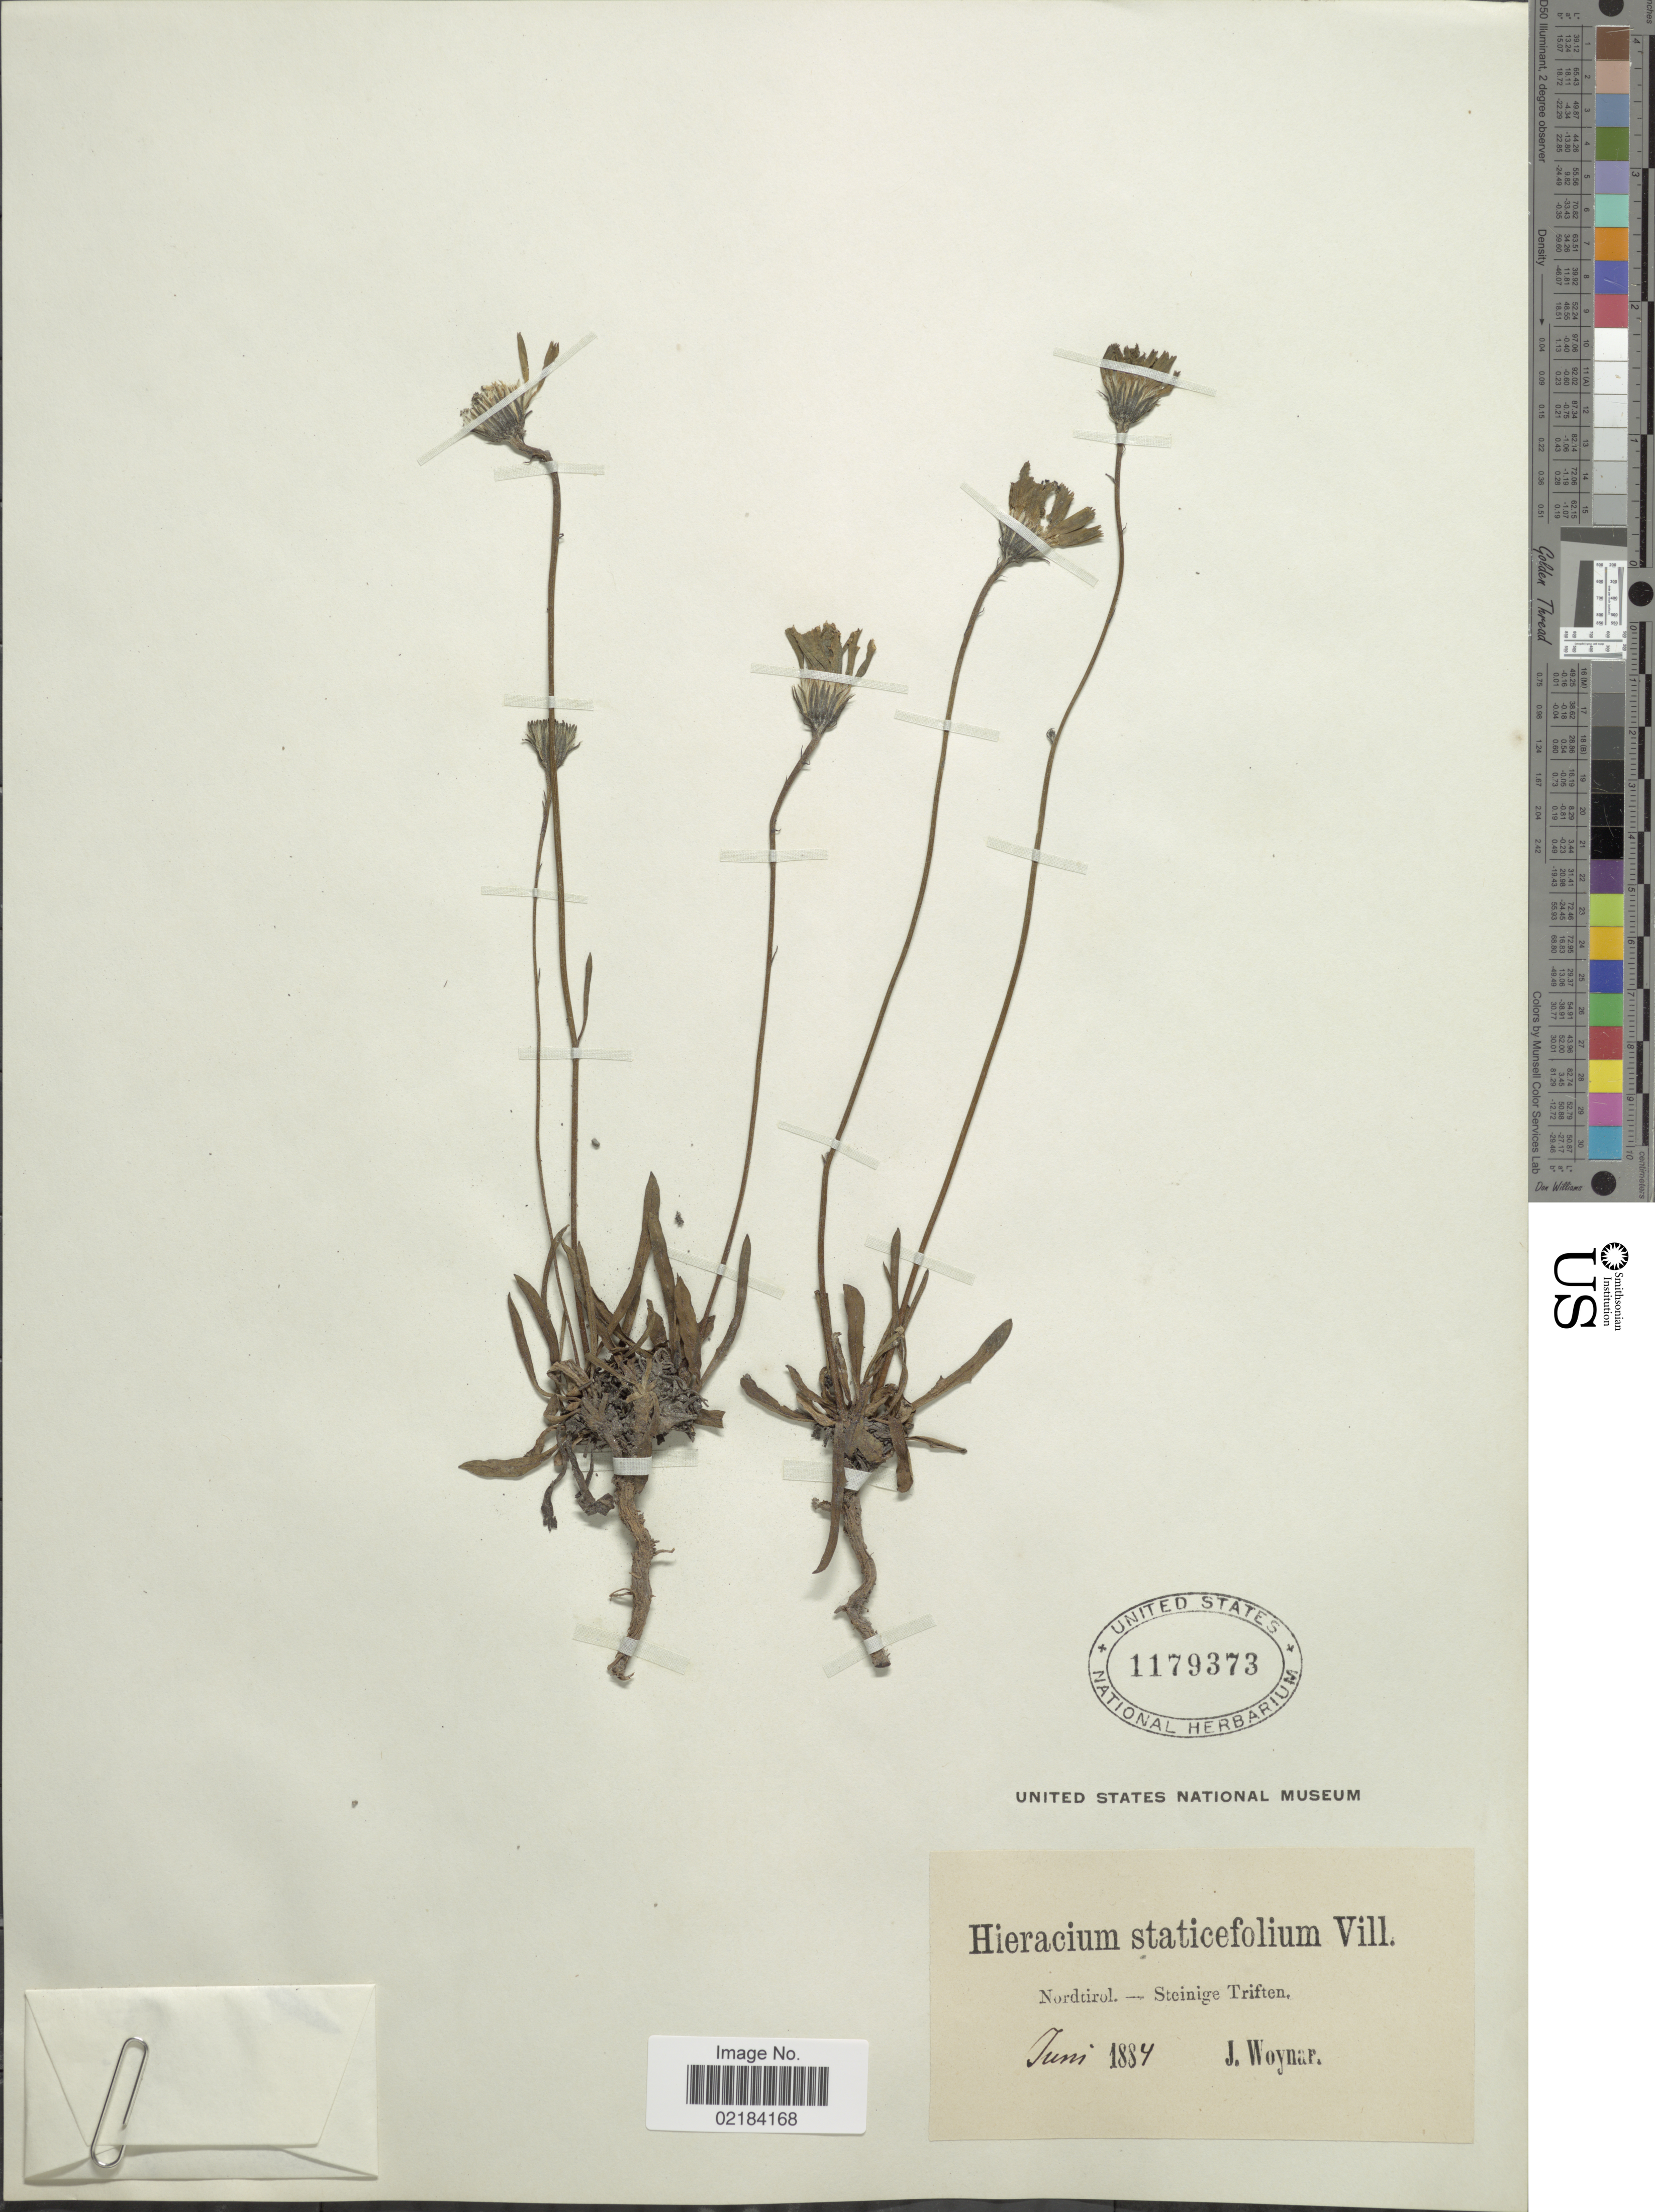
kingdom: Plantae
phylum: Tracheophyta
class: Magnoliopsida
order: Asterales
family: Asteraceae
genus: Hieracium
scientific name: Hieracium staticifolium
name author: Vill.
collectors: J. Woynar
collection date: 1884-06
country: Austria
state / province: Tirol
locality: Nordtirol - Steinige Triften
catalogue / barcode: US 1179373